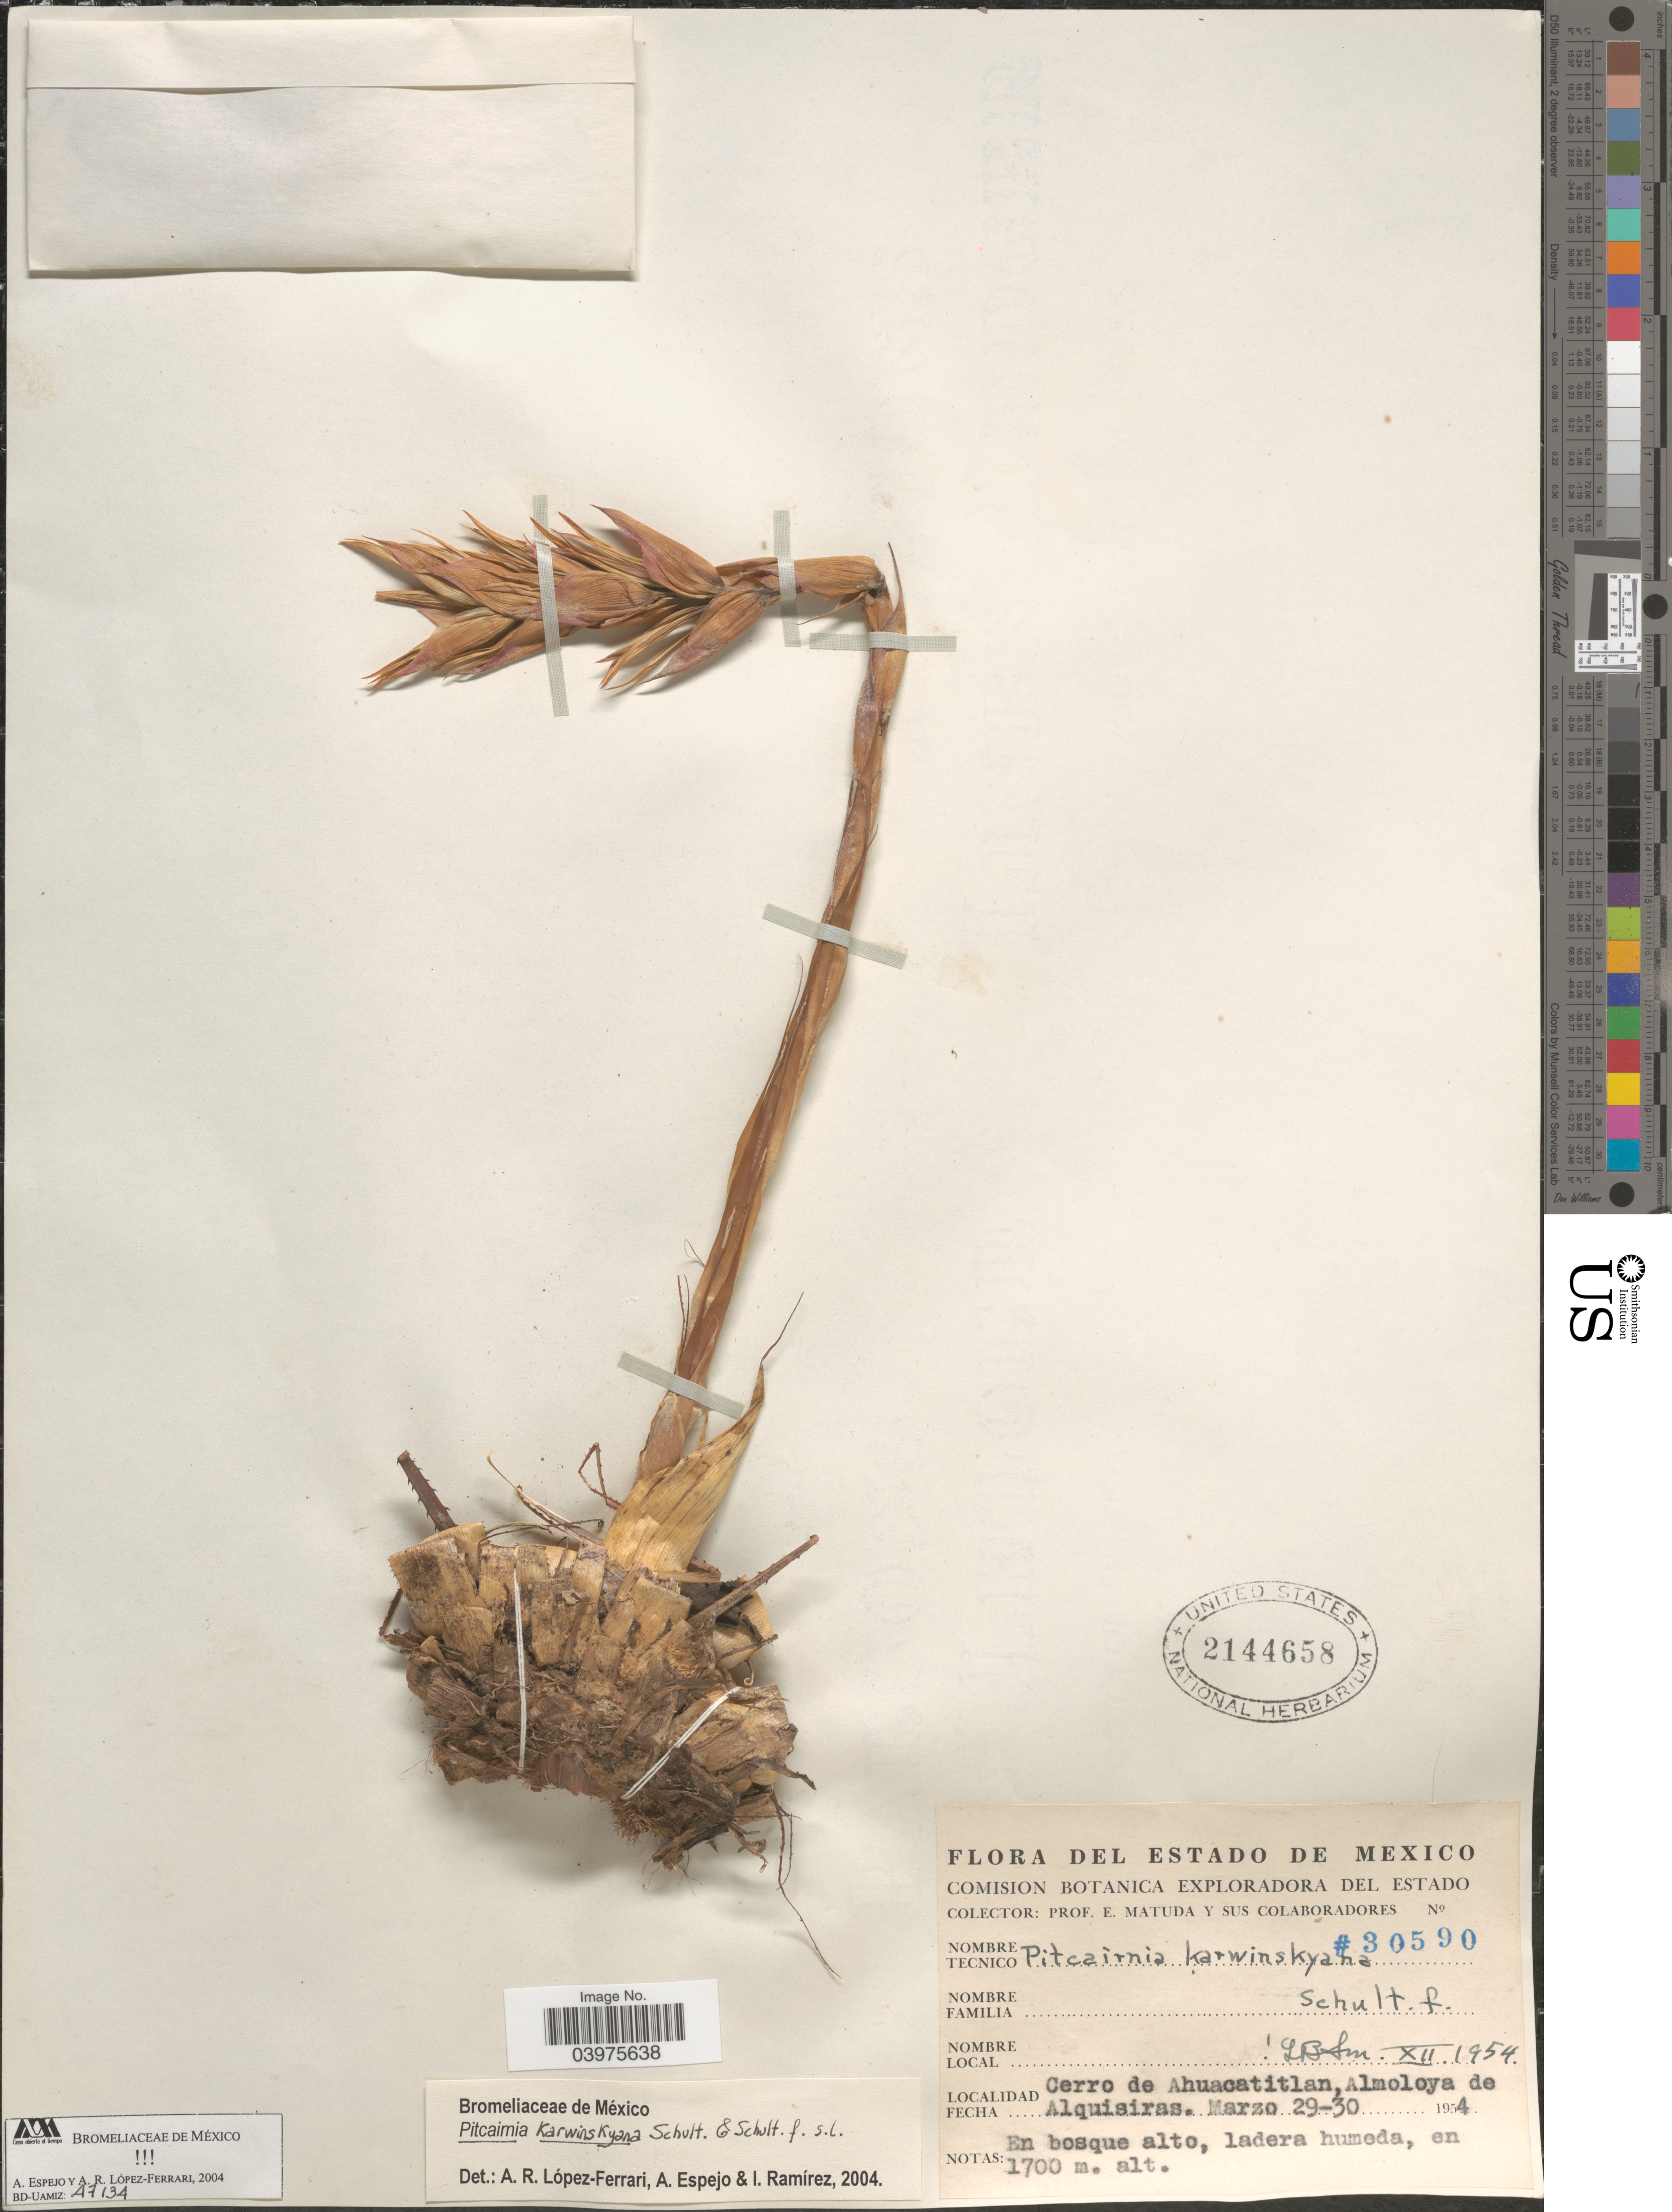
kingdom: Plantae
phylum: Tracheophyta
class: Liliopsida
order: Poales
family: Bromeliaceae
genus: Pitcairnia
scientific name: Pitcairnia karwinskyana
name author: Schult. & Schult. f.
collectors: E. Matuda & Sus Colaboradores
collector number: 30590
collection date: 1954-03-29/1954-03-30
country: Mexico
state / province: México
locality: Cerro de Ahuacatitlan, Almoloya de Alquisiras.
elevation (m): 1700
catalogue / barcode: US 2144658